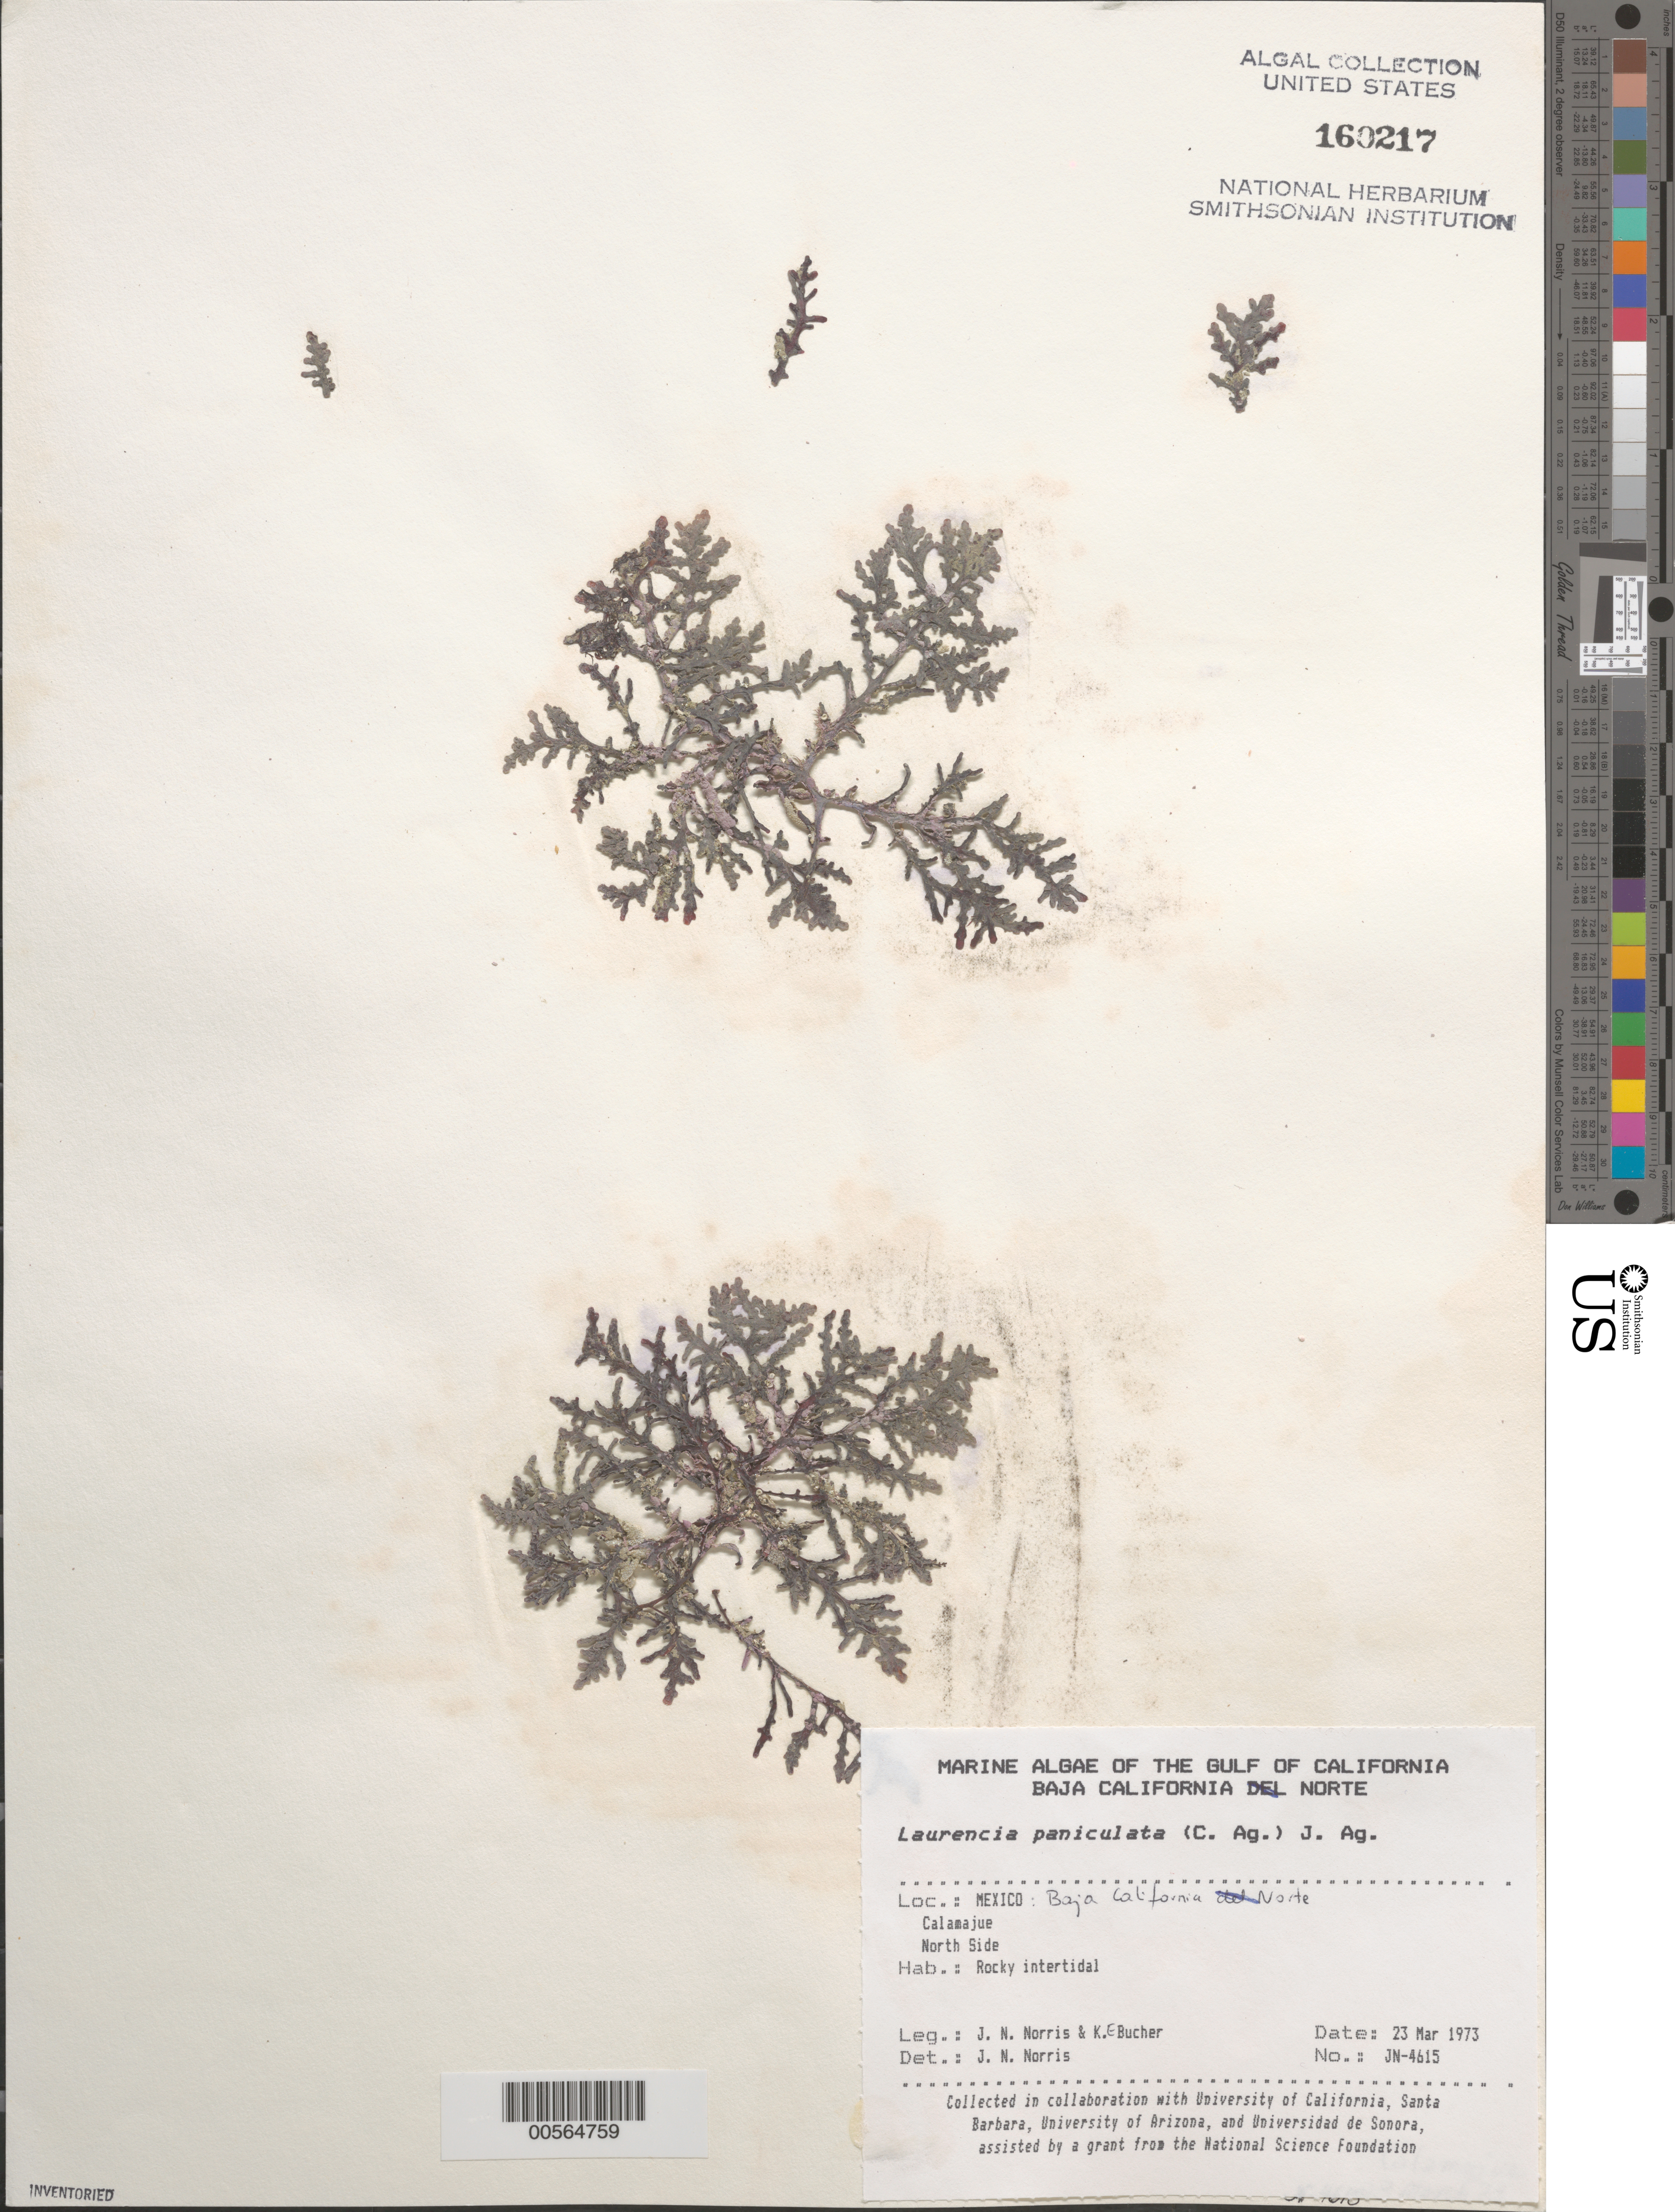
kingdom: Plantae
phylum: Rhodophyta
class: Florideophyceae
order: Ceramiales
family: Rhodomelaceae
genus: Palisada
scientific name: Palisada thuyoides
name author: (Kützing) Cassano et al.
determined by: Algae name updating Project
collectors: J. N. Norris & K. E. Bucher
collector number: JN-4615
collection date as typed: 23 Mar 1973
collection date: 1973-03-23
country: Mexico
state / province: Baja California Norte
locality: Calamajue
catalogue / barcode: US 160217